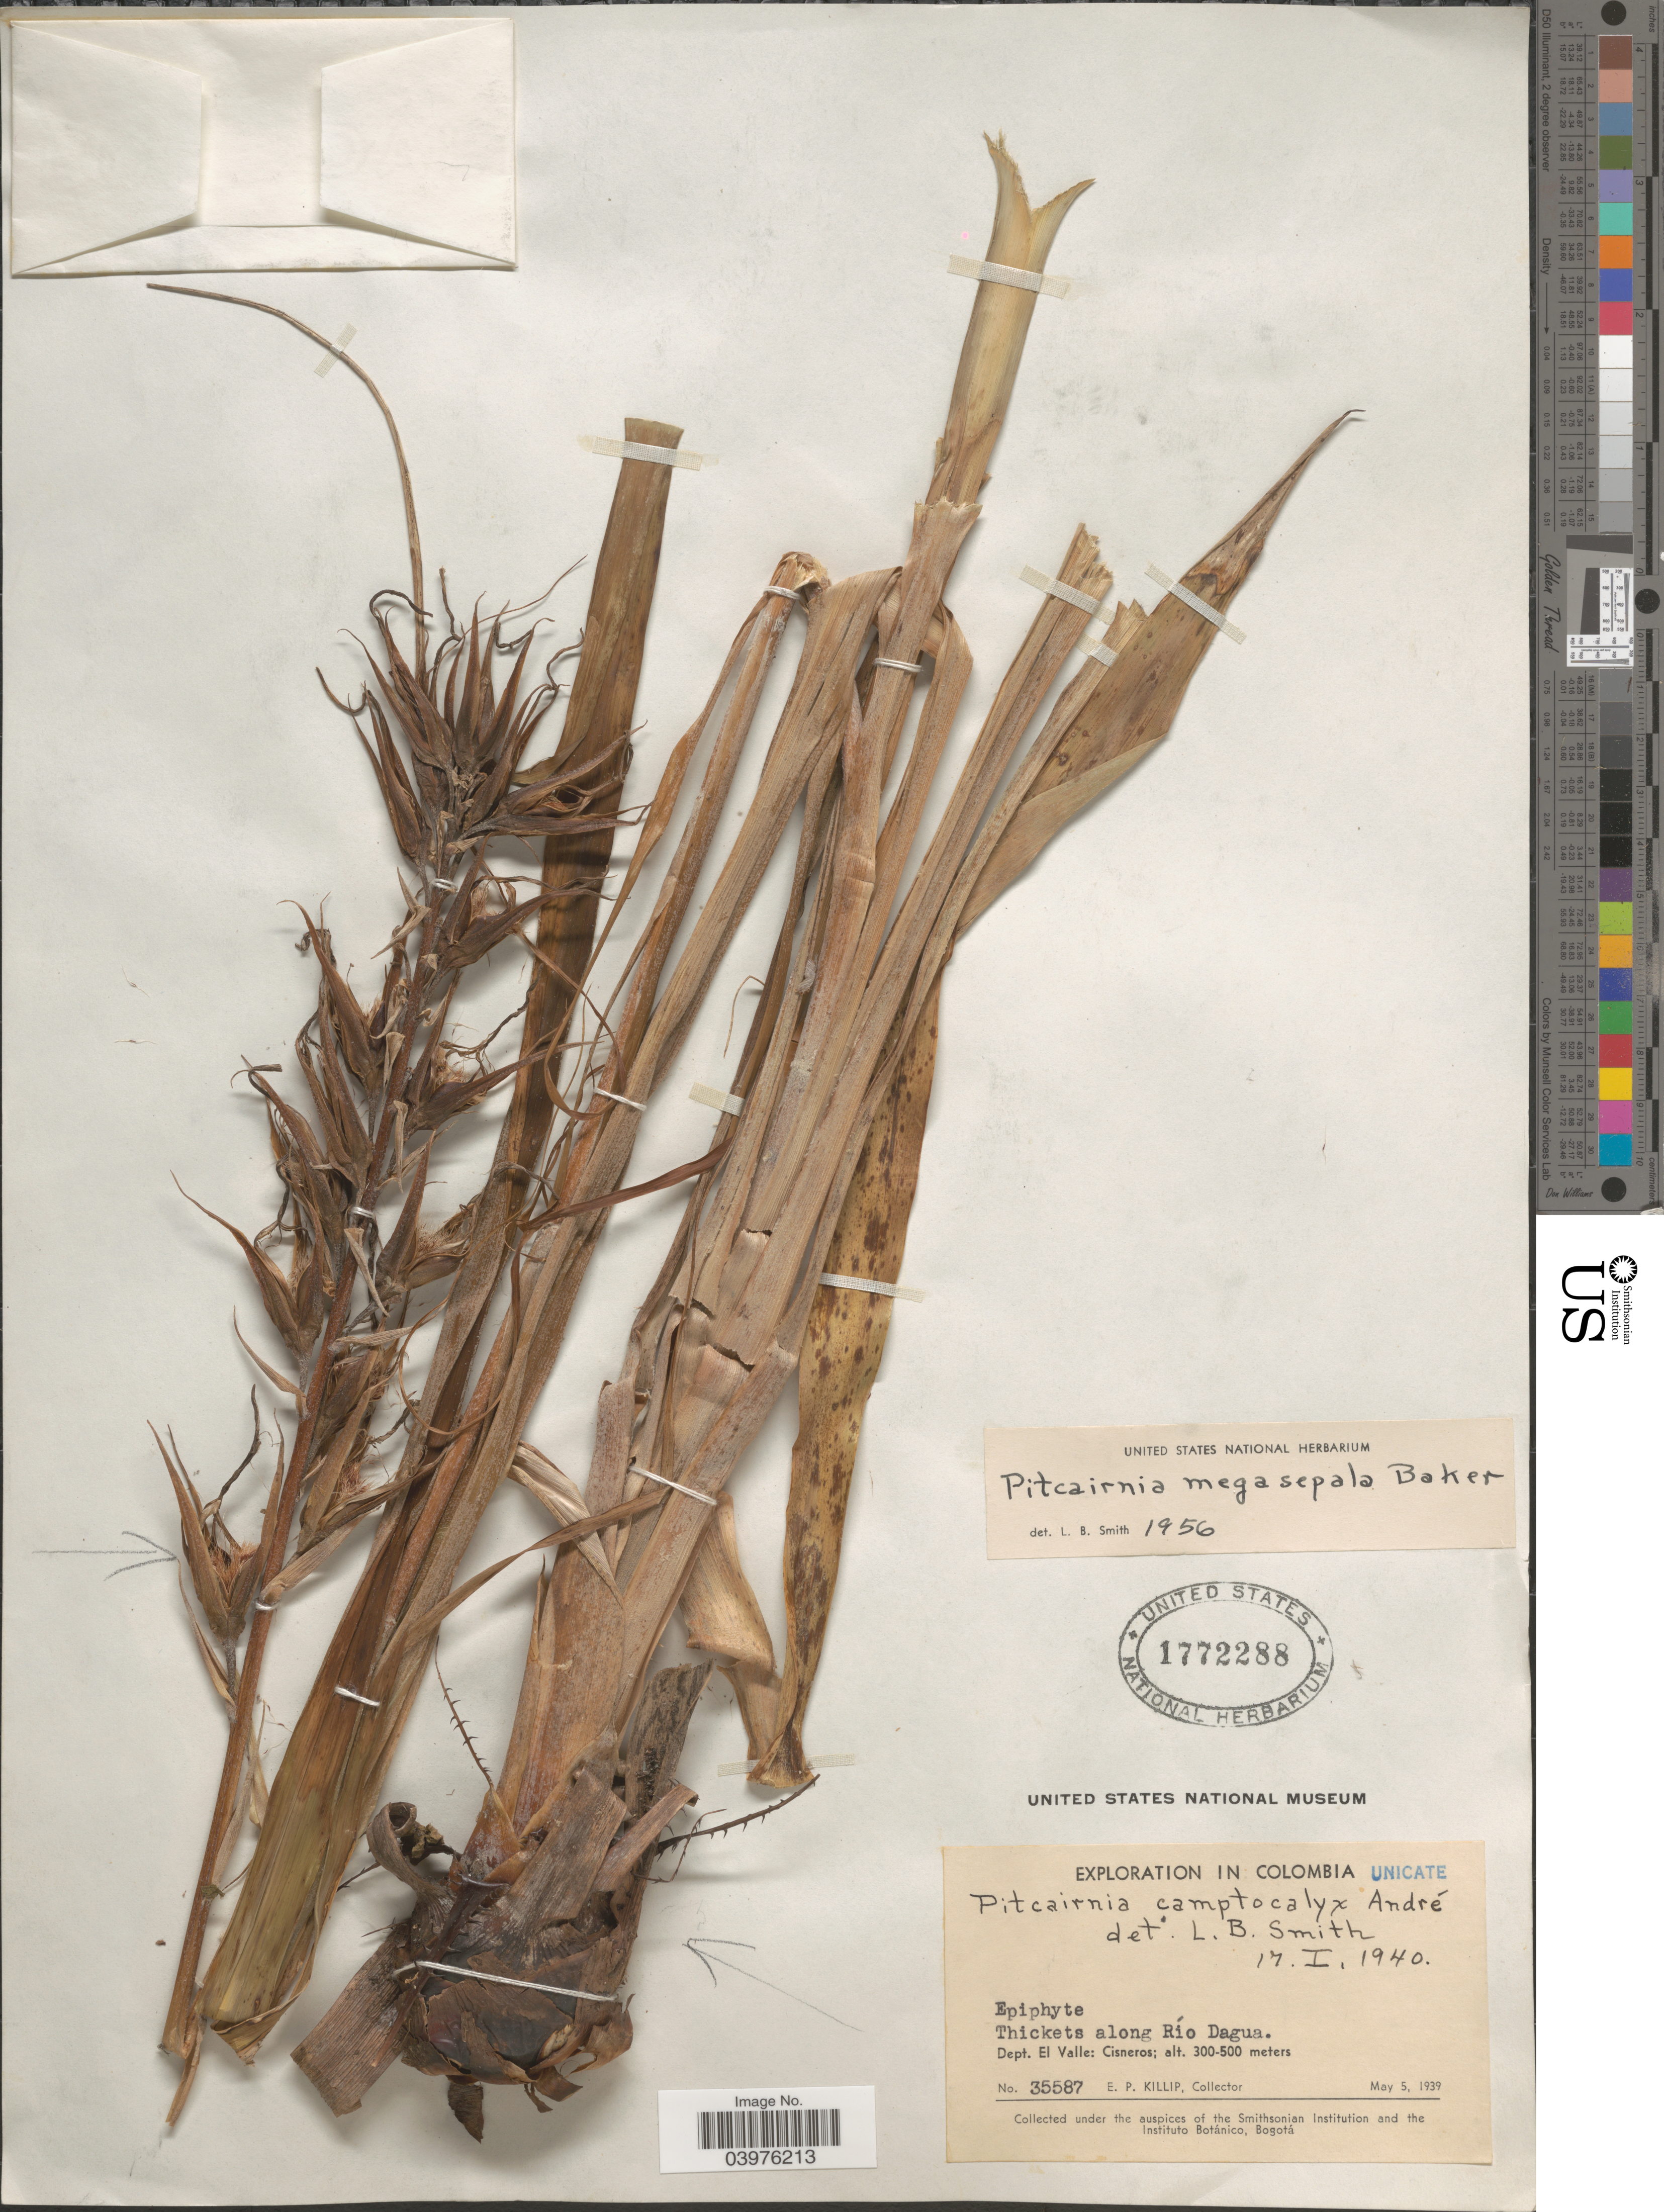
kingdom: Plantae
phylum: Tracheophyta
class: Liliopsida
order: Poales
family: Bromeliaceae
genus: Pitcairnia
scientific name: Pitcairnia megasepala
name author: Baker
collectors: E. P. Killip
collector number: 35587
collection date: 1939-05-05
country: Colombia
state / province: Valle del Cauca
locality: Thickets along Río Dagua. Dept. El Valle: Cisneros.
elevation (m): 300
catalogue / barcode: US 1772288